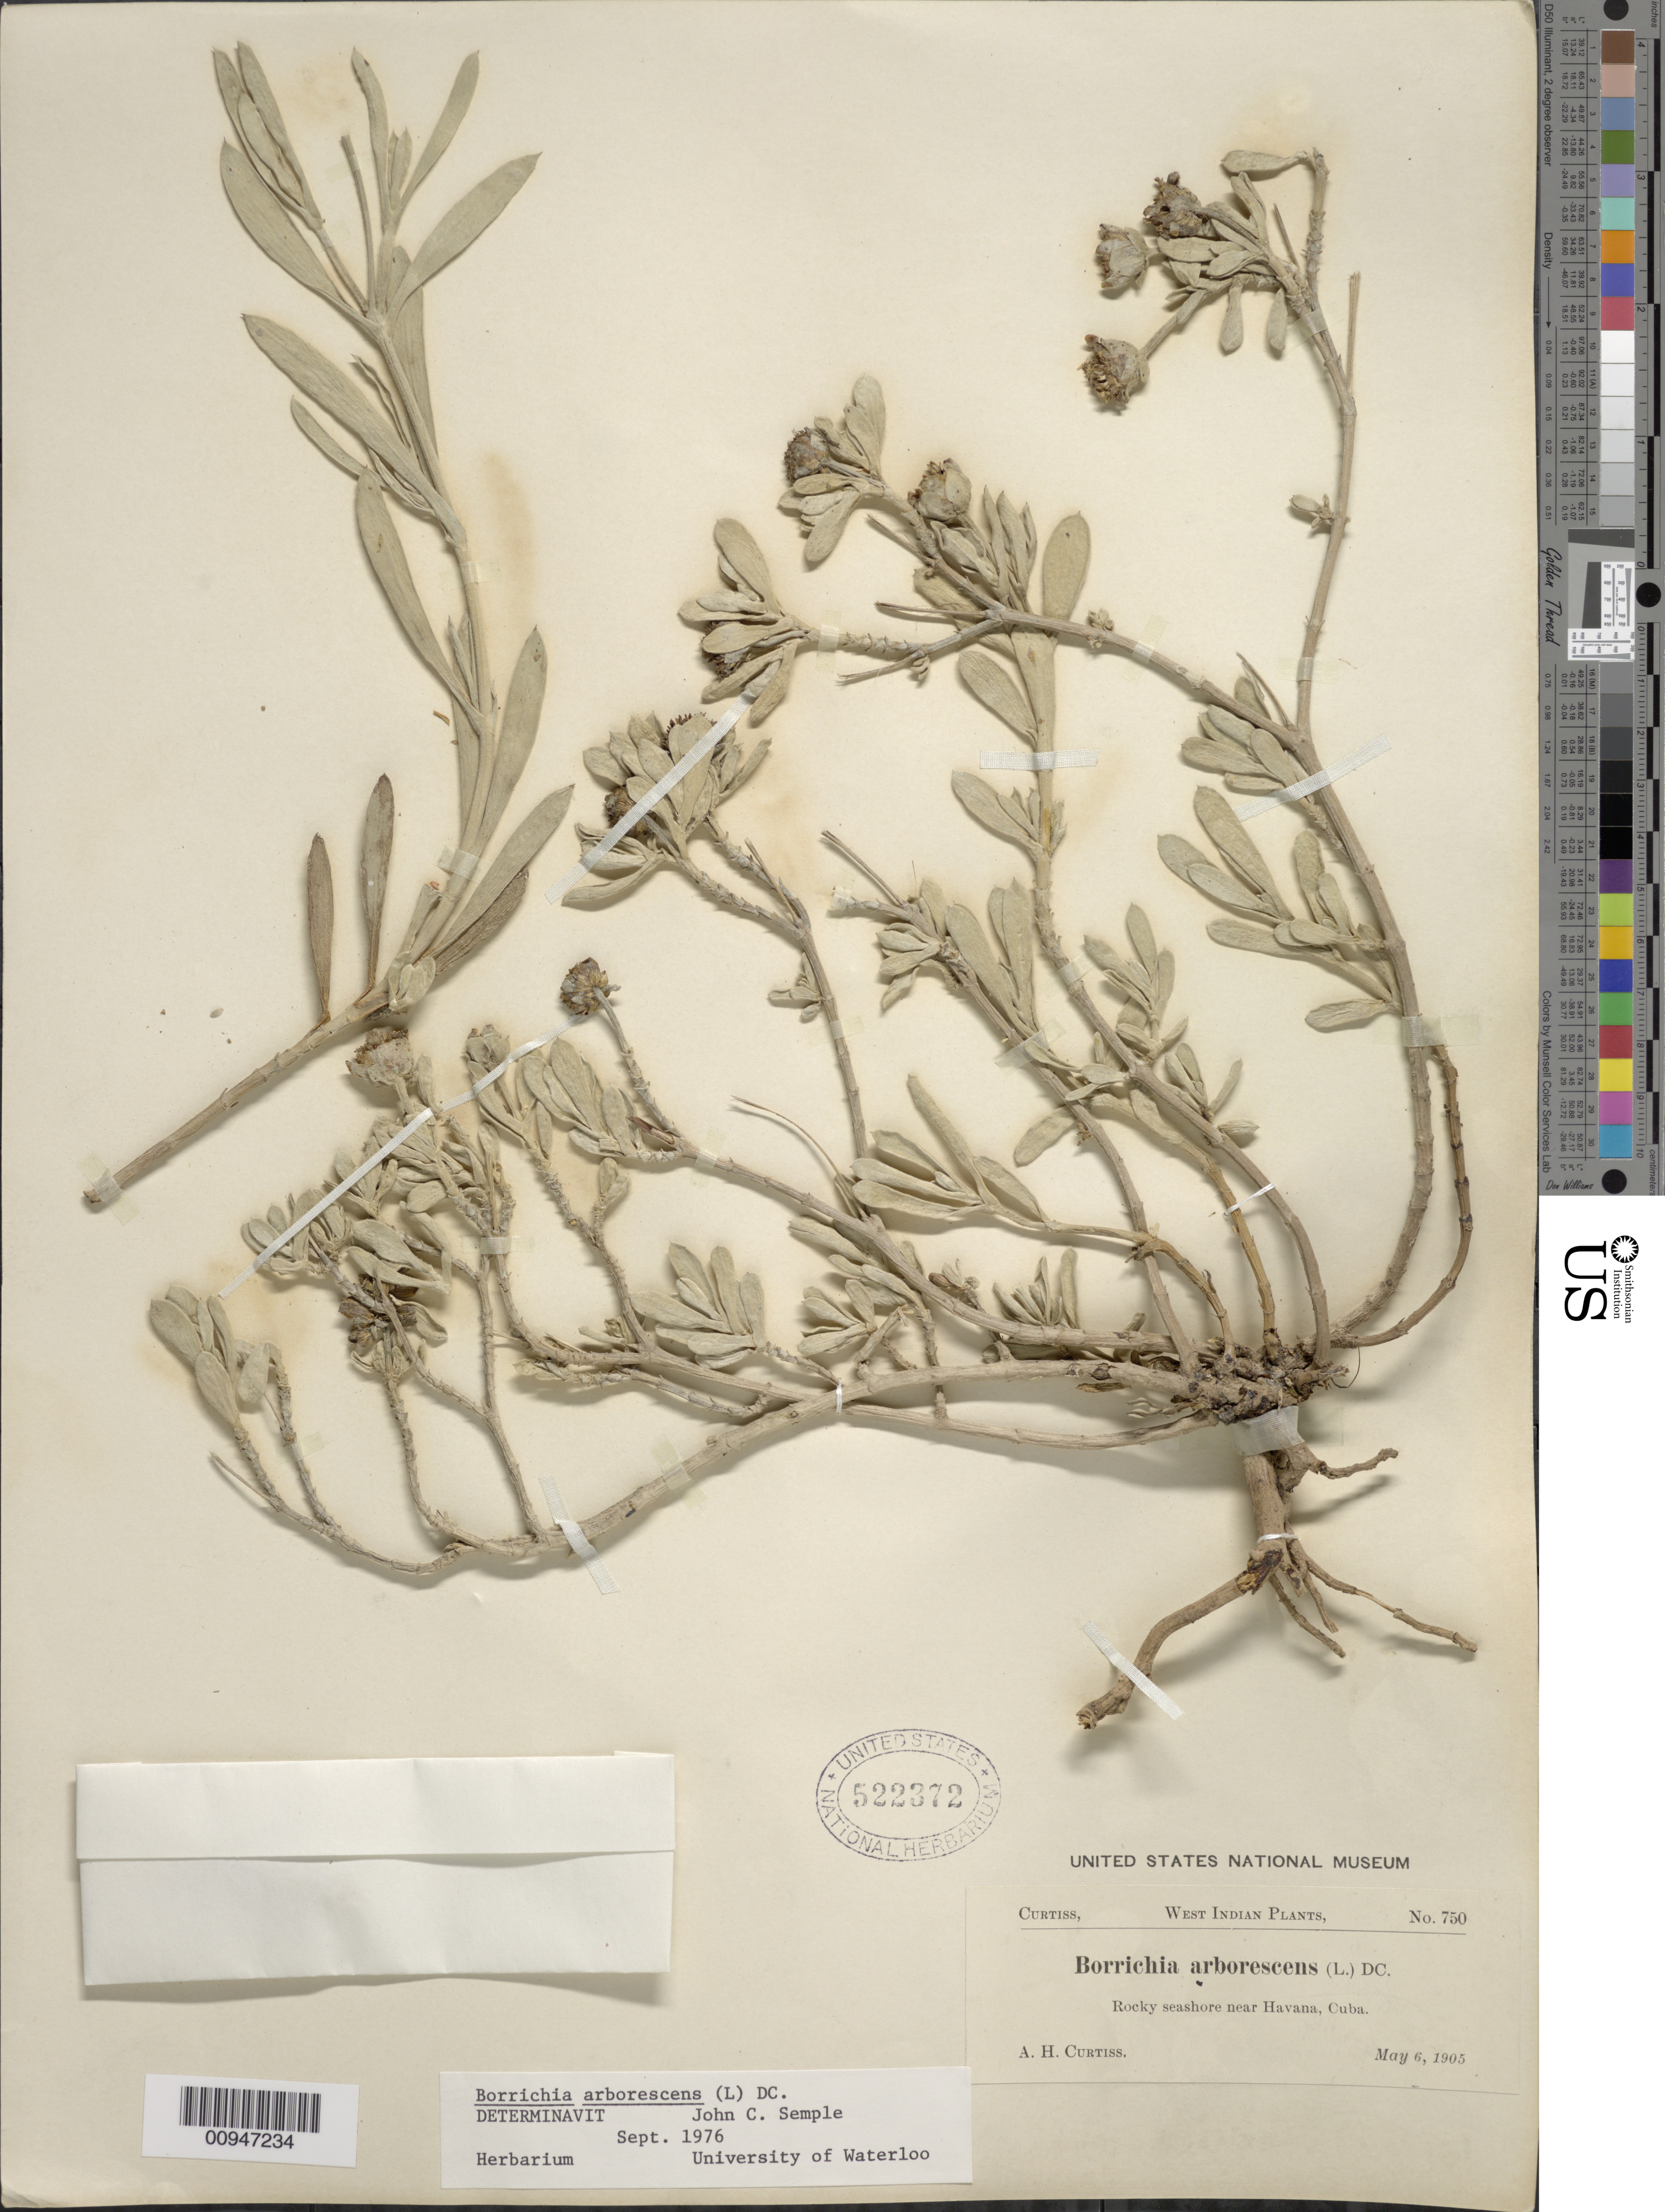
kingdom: Plantae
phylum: Tracheophyta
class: Magnoliopsida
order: Asterales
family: Asteraceae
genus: Borrichia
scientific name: Borrichia arborescens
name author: (L.) DC.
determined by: Semple, J. C.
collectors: A. H. Curtiss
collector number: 750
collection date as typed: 06 May 1905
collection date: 1905-05-06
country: Cuba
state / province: La Habana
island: Cuba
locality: Near Havana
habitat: Rocky seashore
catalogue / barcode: US 522372